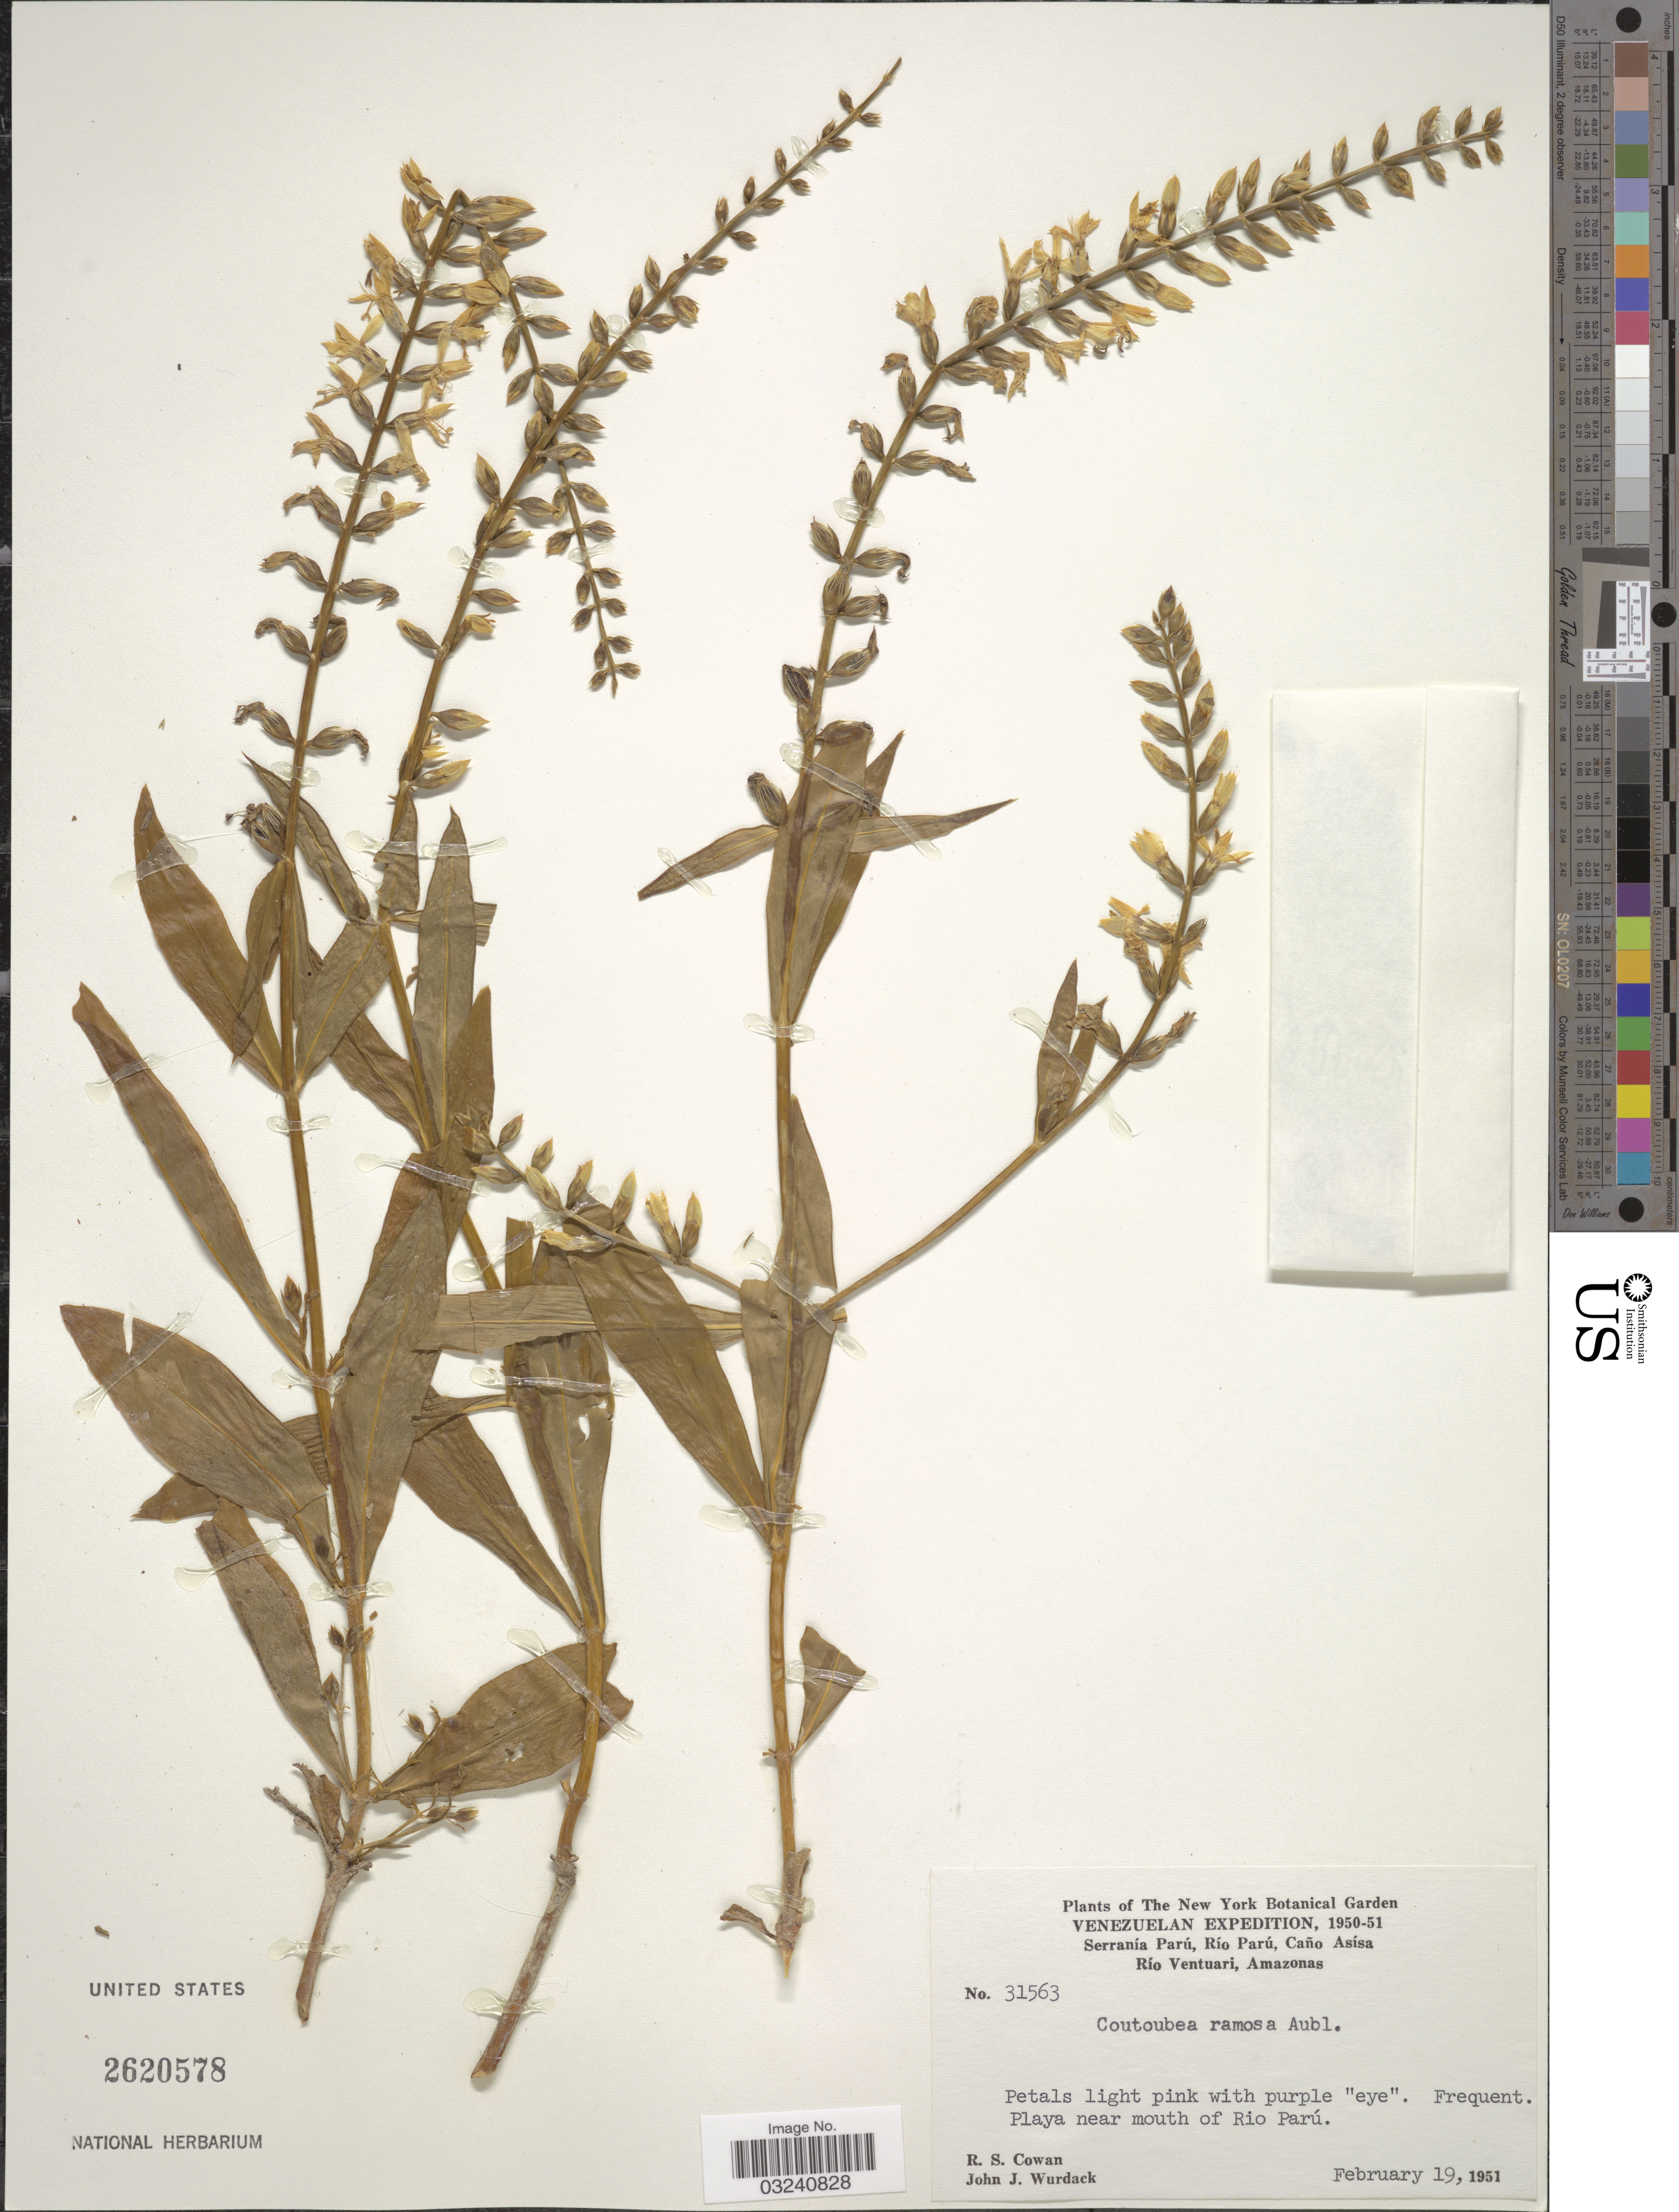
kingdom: Plantae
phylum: Tracheophyta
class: Magnoliopsida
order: Gentianales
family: Gentianaceae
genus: Coutoubea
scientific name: Coutoubea ramosa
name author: Aubl.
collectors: R. S. Cowan & J. J. Wurdack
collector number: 31563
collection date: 1951-02-19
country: Venezuela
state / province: Amazonas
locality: Serranía Parú, Río Patrú, Caño Asísa. Río Ventuari. Playa near mouth of Rio Parú.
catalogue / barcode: US 2620578